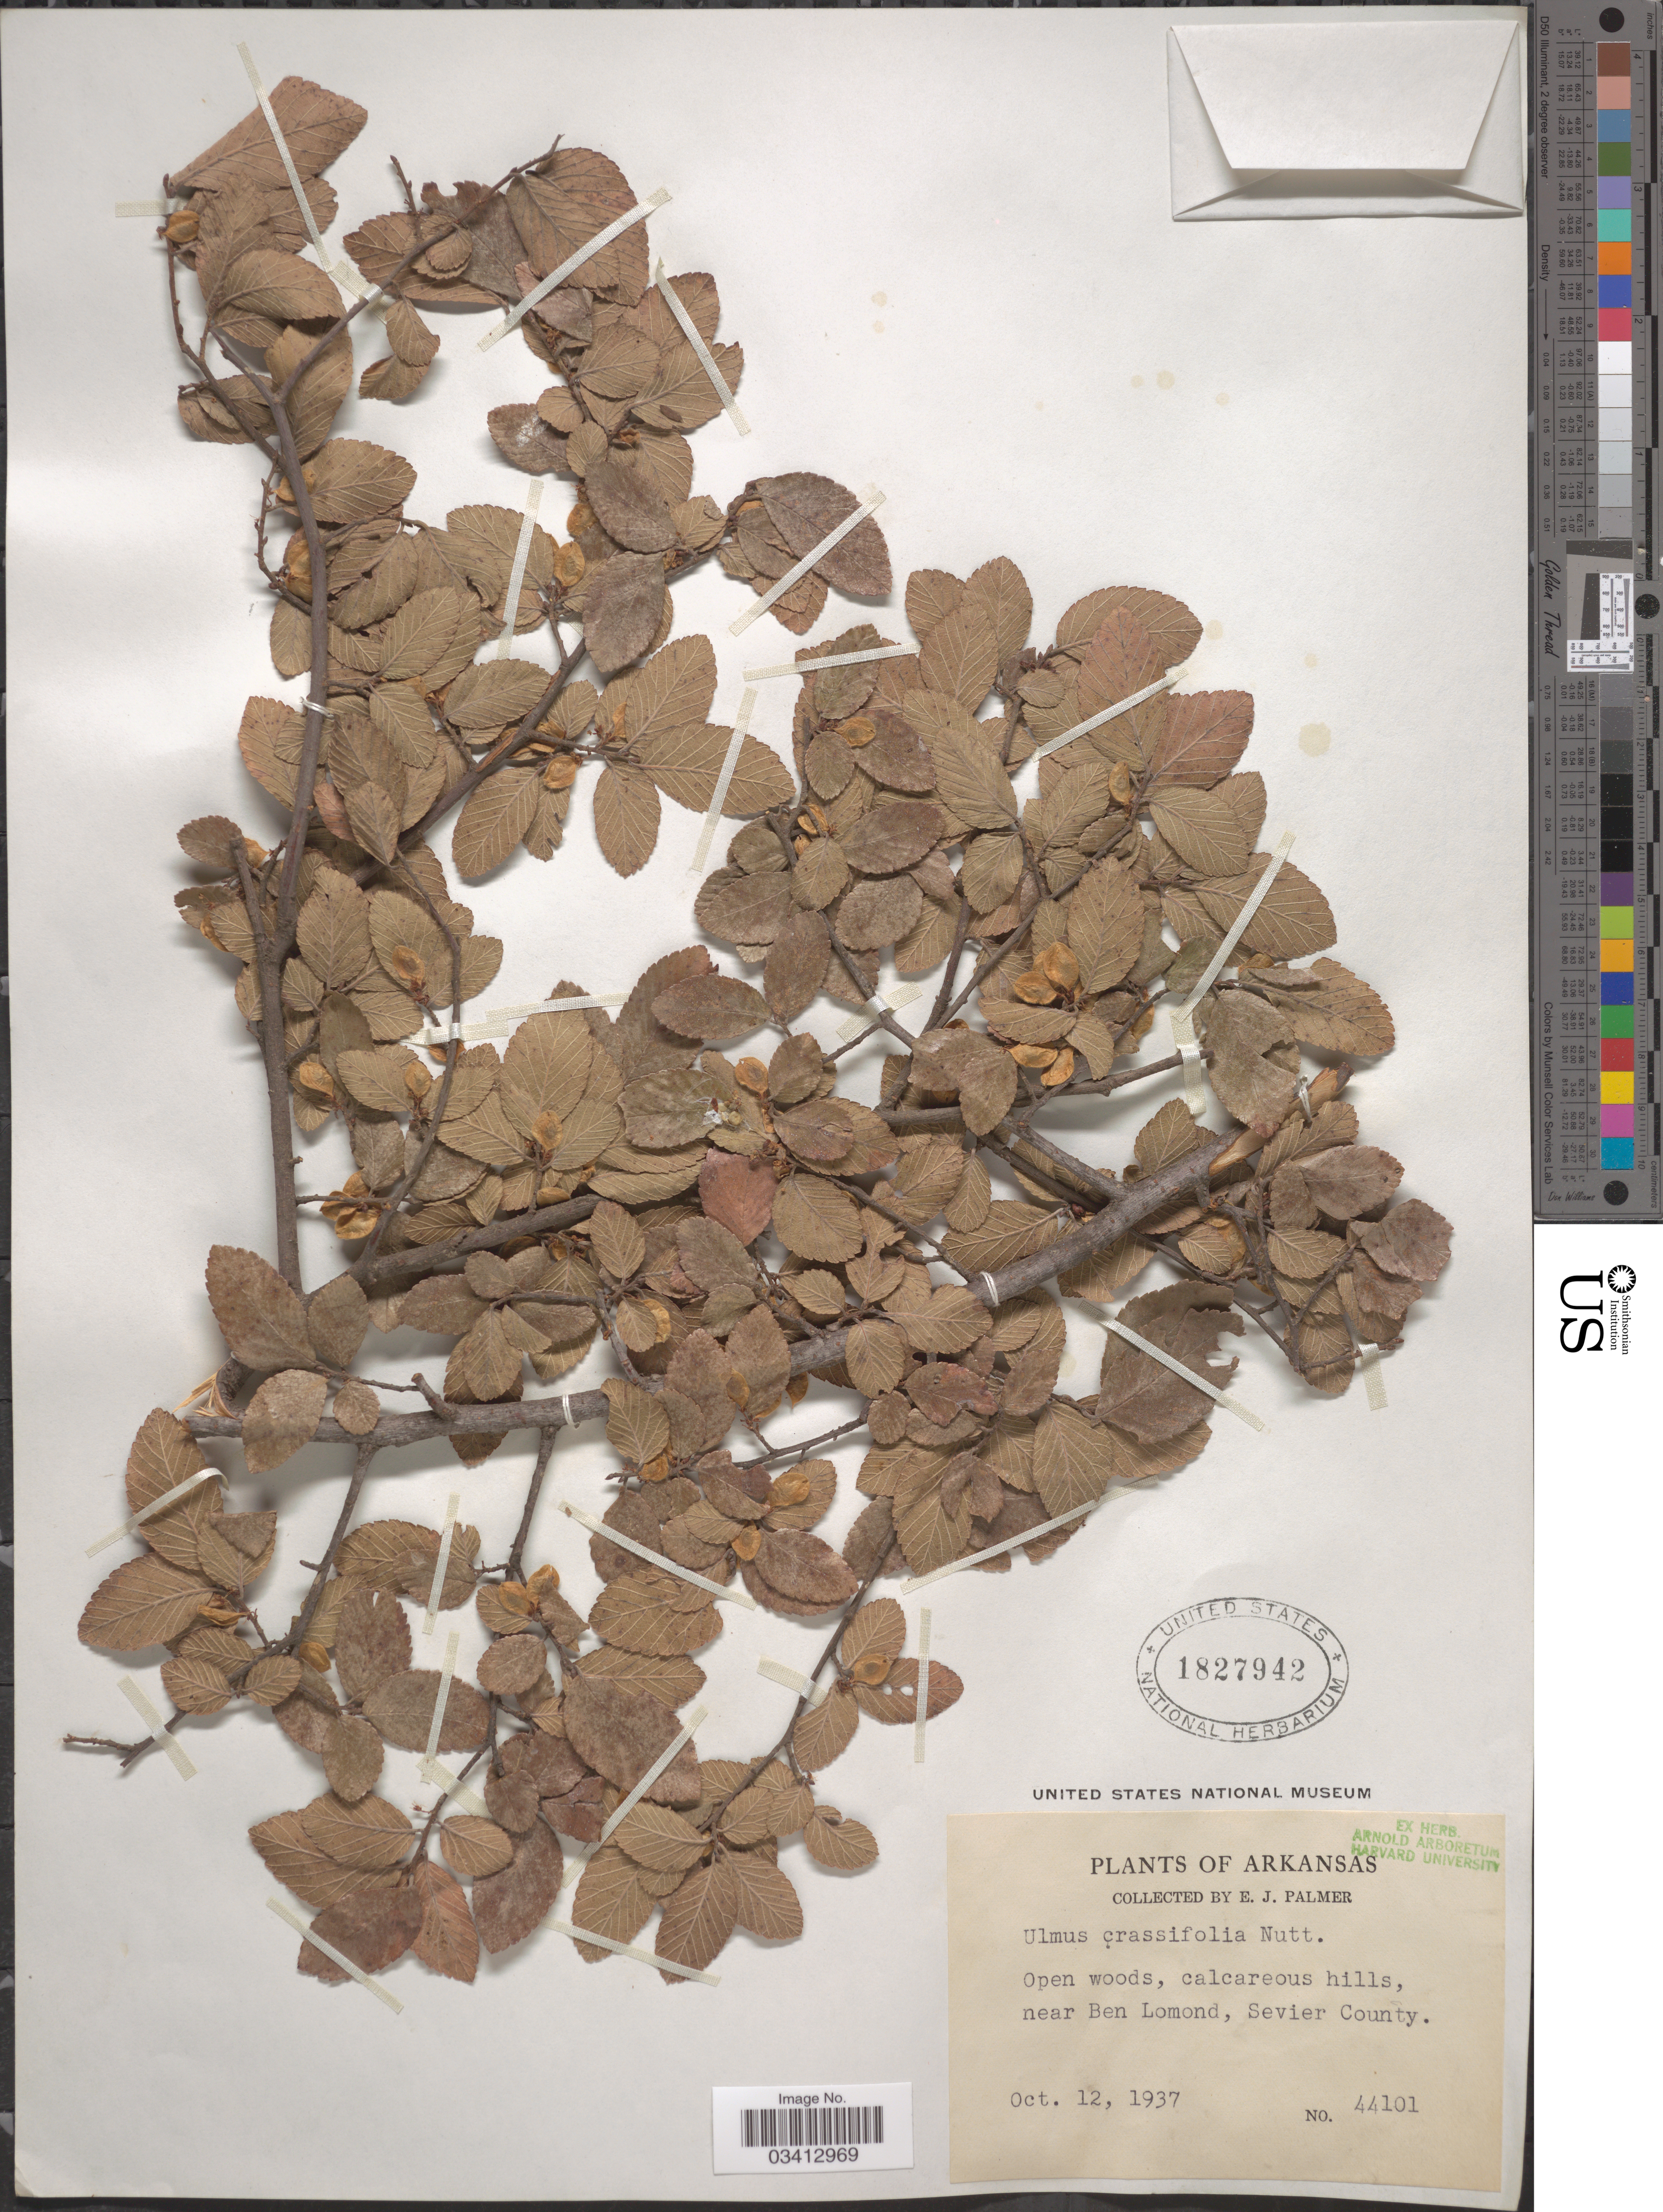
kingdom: Plantae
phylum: Tracheophyta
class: Magnoliopsida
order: Rosales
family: Ulmaceae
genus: Ulmus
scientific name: Ulmus crassifolia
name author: Nutt.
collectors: E. J. Palmer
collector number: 44101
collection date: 1937-10-12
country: United States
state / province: Arkansas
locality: Open woods, calcareous hills, near Ben Lomond, Sevier County.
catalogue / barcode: US 1827942